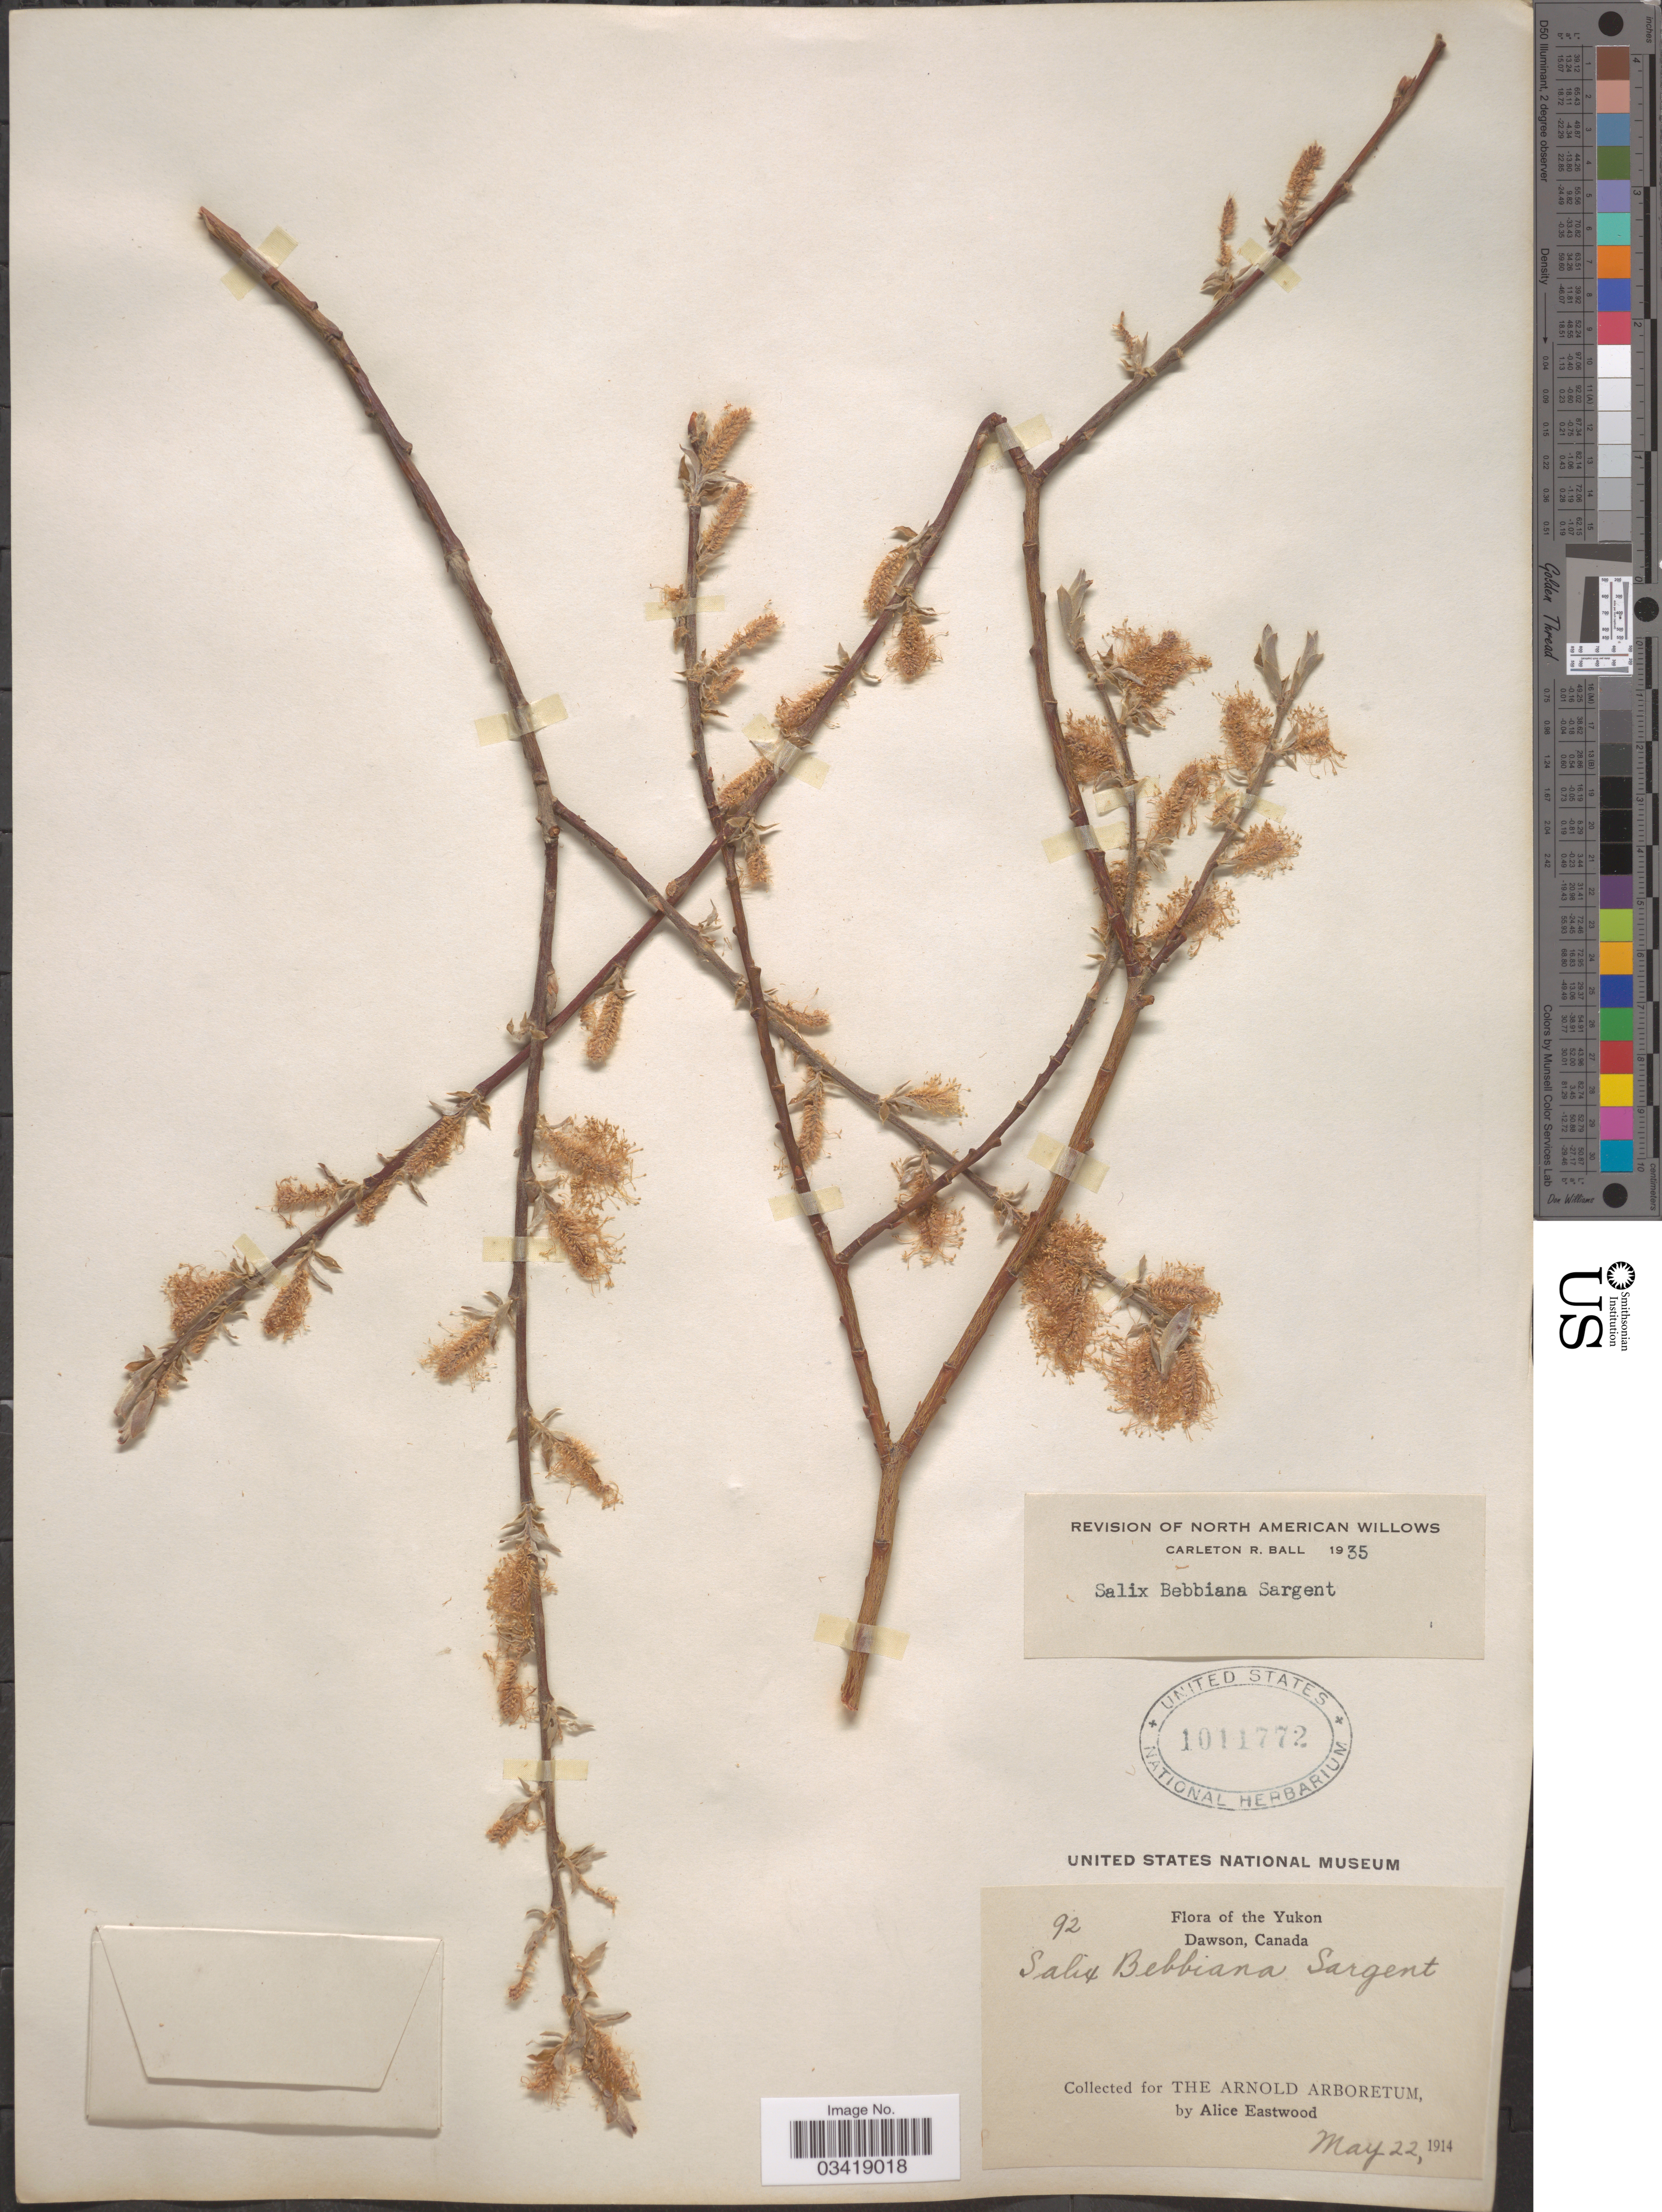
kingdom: Plantae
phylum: Tracheophyta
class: Magnoliopsida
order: Malpighiales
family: Salicaceae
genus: Salix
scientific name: Salix bebbiana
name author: Sarg.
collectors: A. Eastwood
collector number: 92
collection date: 1914-05-22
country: Canada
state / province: Yukon Territory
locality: Yukon. Dawson.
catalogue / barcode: US 1011772